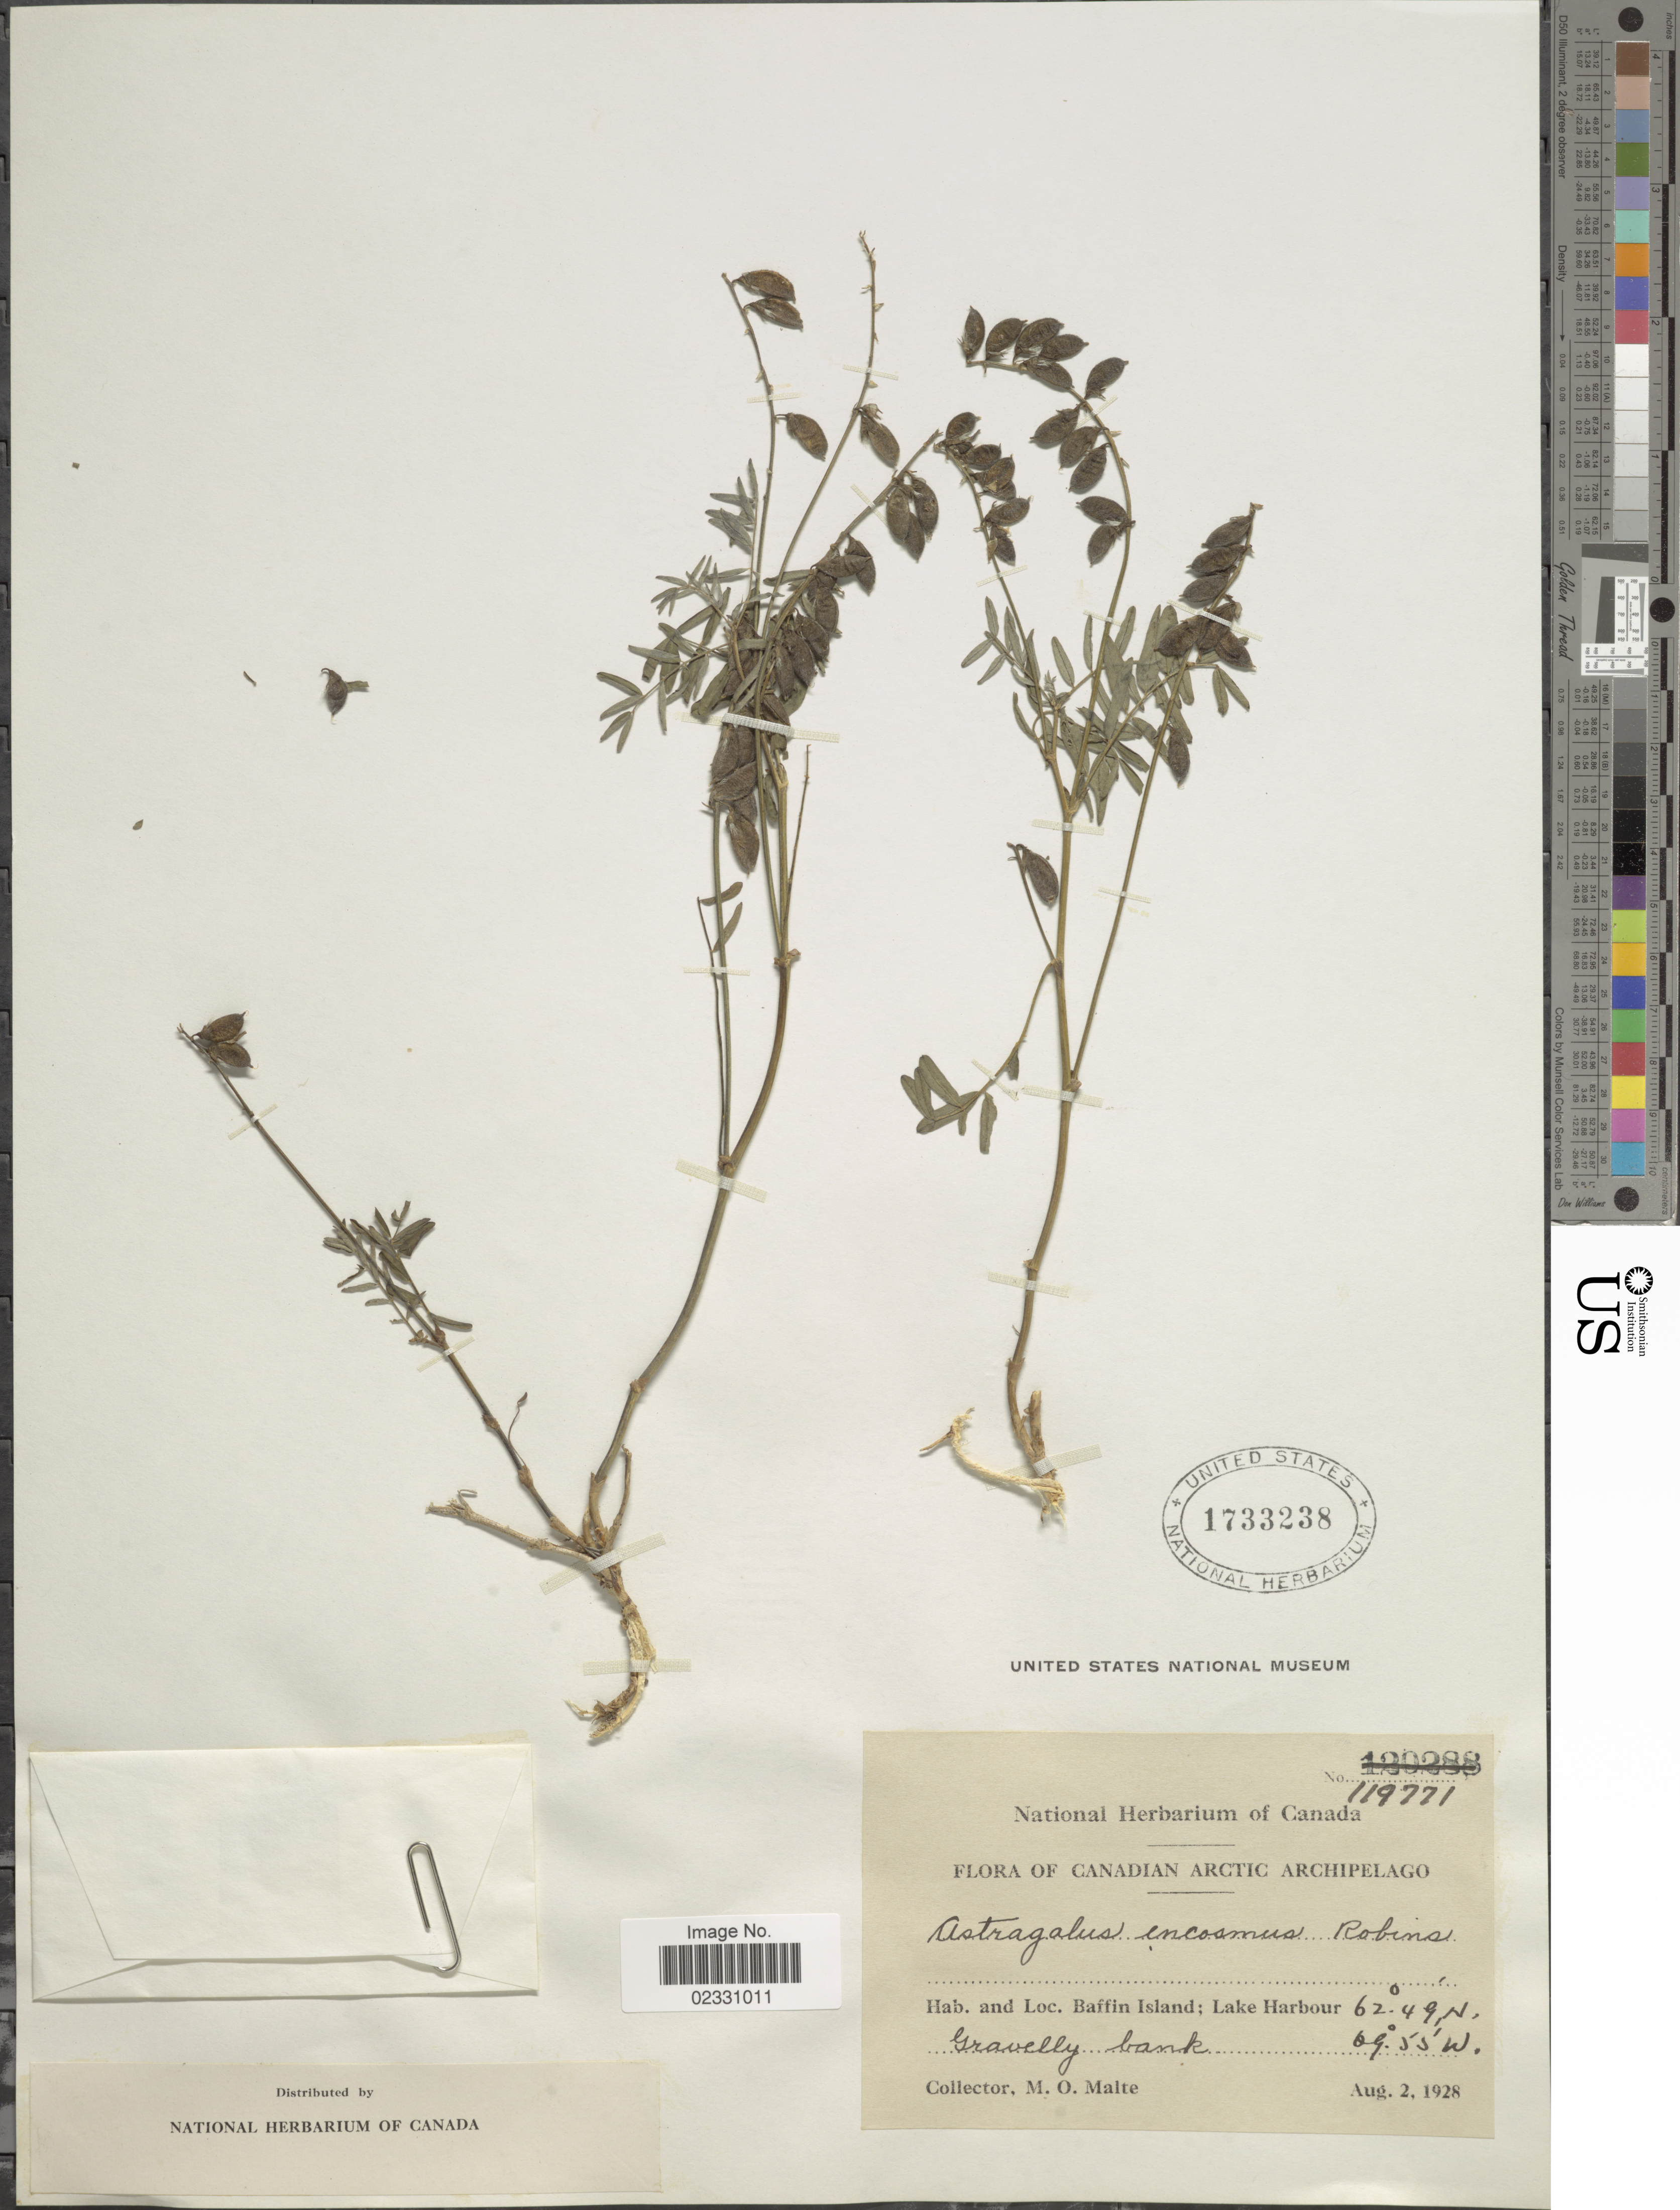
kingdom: Plantae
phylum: Tracheophyta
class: Magnoliopsida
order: Fabales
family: Fabaceae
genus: Astragalus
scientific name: Astragalus eucosmus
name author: B.L. Rob.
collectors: M. O. Malte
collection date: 1928-08-02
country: Canada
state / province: Nunavut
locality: Canadian Arctic Archipelago, Baffin Island; Lake Harbour, Gravelly bank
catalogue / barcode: US 1733238